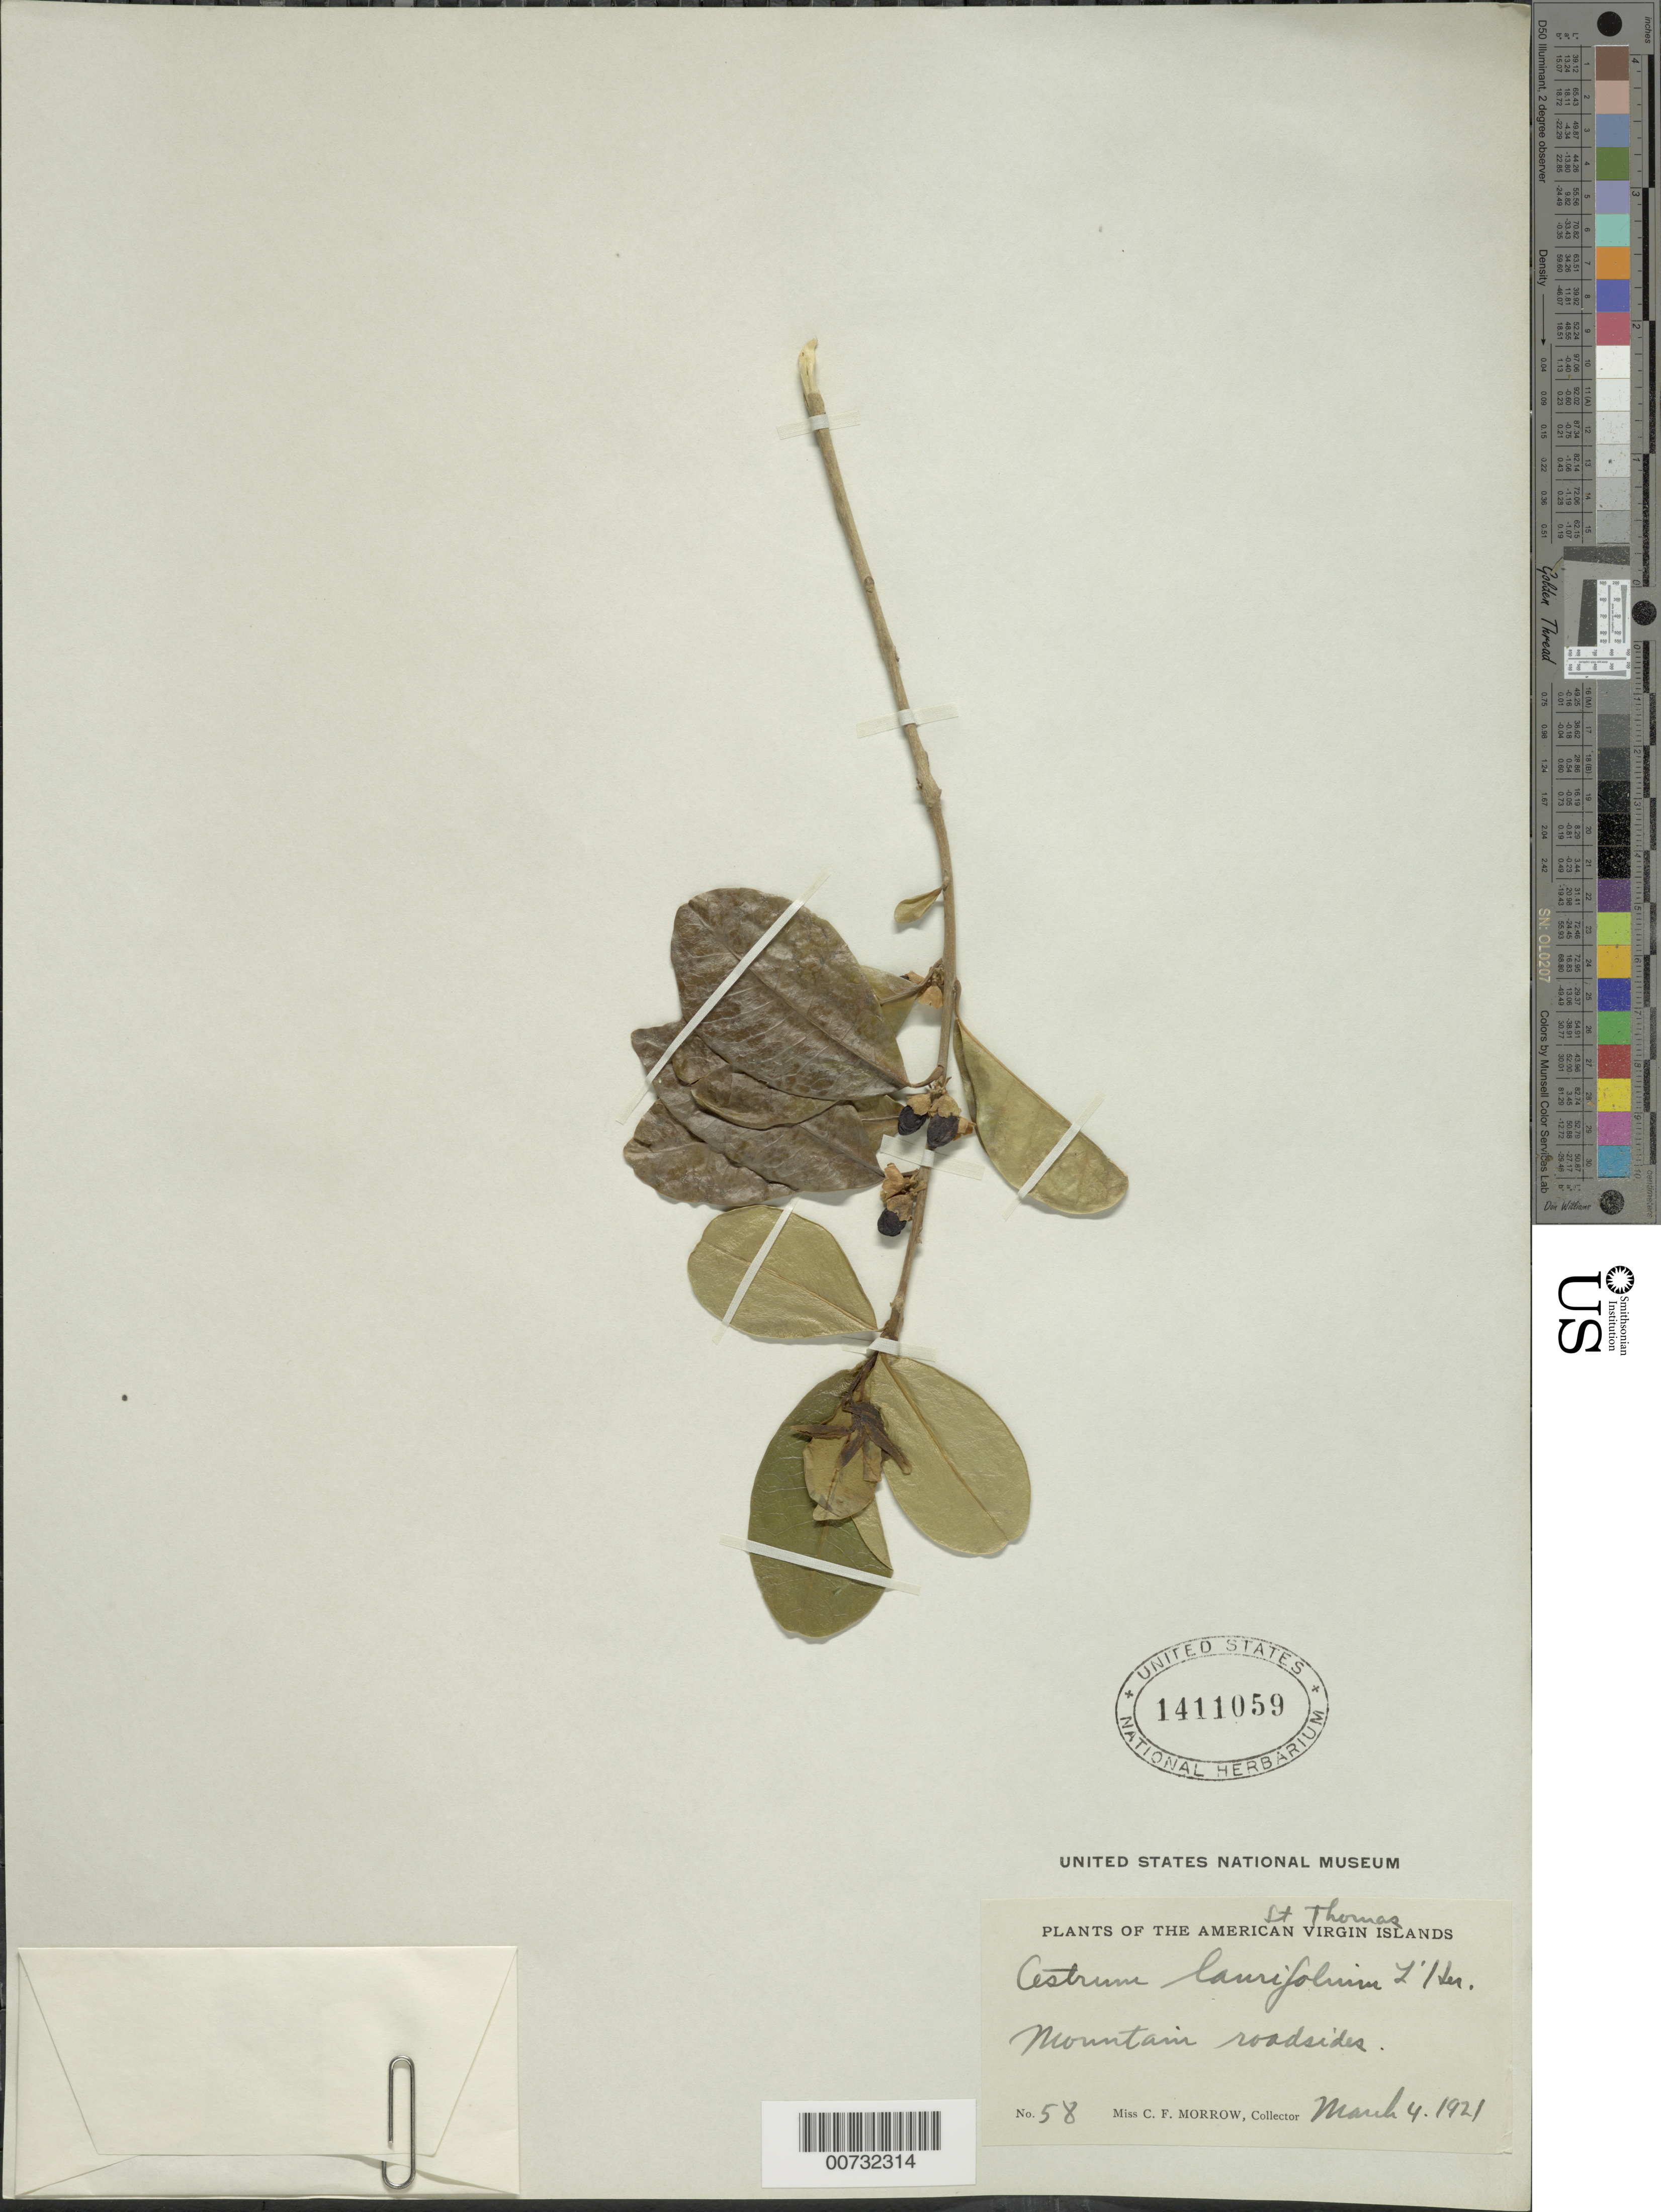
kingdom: Plantae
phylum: Tracheophyta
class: Magnoliopsida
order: Solanales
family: Solanaceae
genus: Cestrum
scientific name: Cestrum laurifolium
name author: L'Hér.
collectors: C. Morrow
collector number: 58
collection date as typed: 04 Mar 1921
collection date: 1921-03-04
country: U.S. Virgin Islands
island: St. Thomas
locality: St. Thomas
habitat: Mountain roadsides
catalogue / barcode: US 1411059